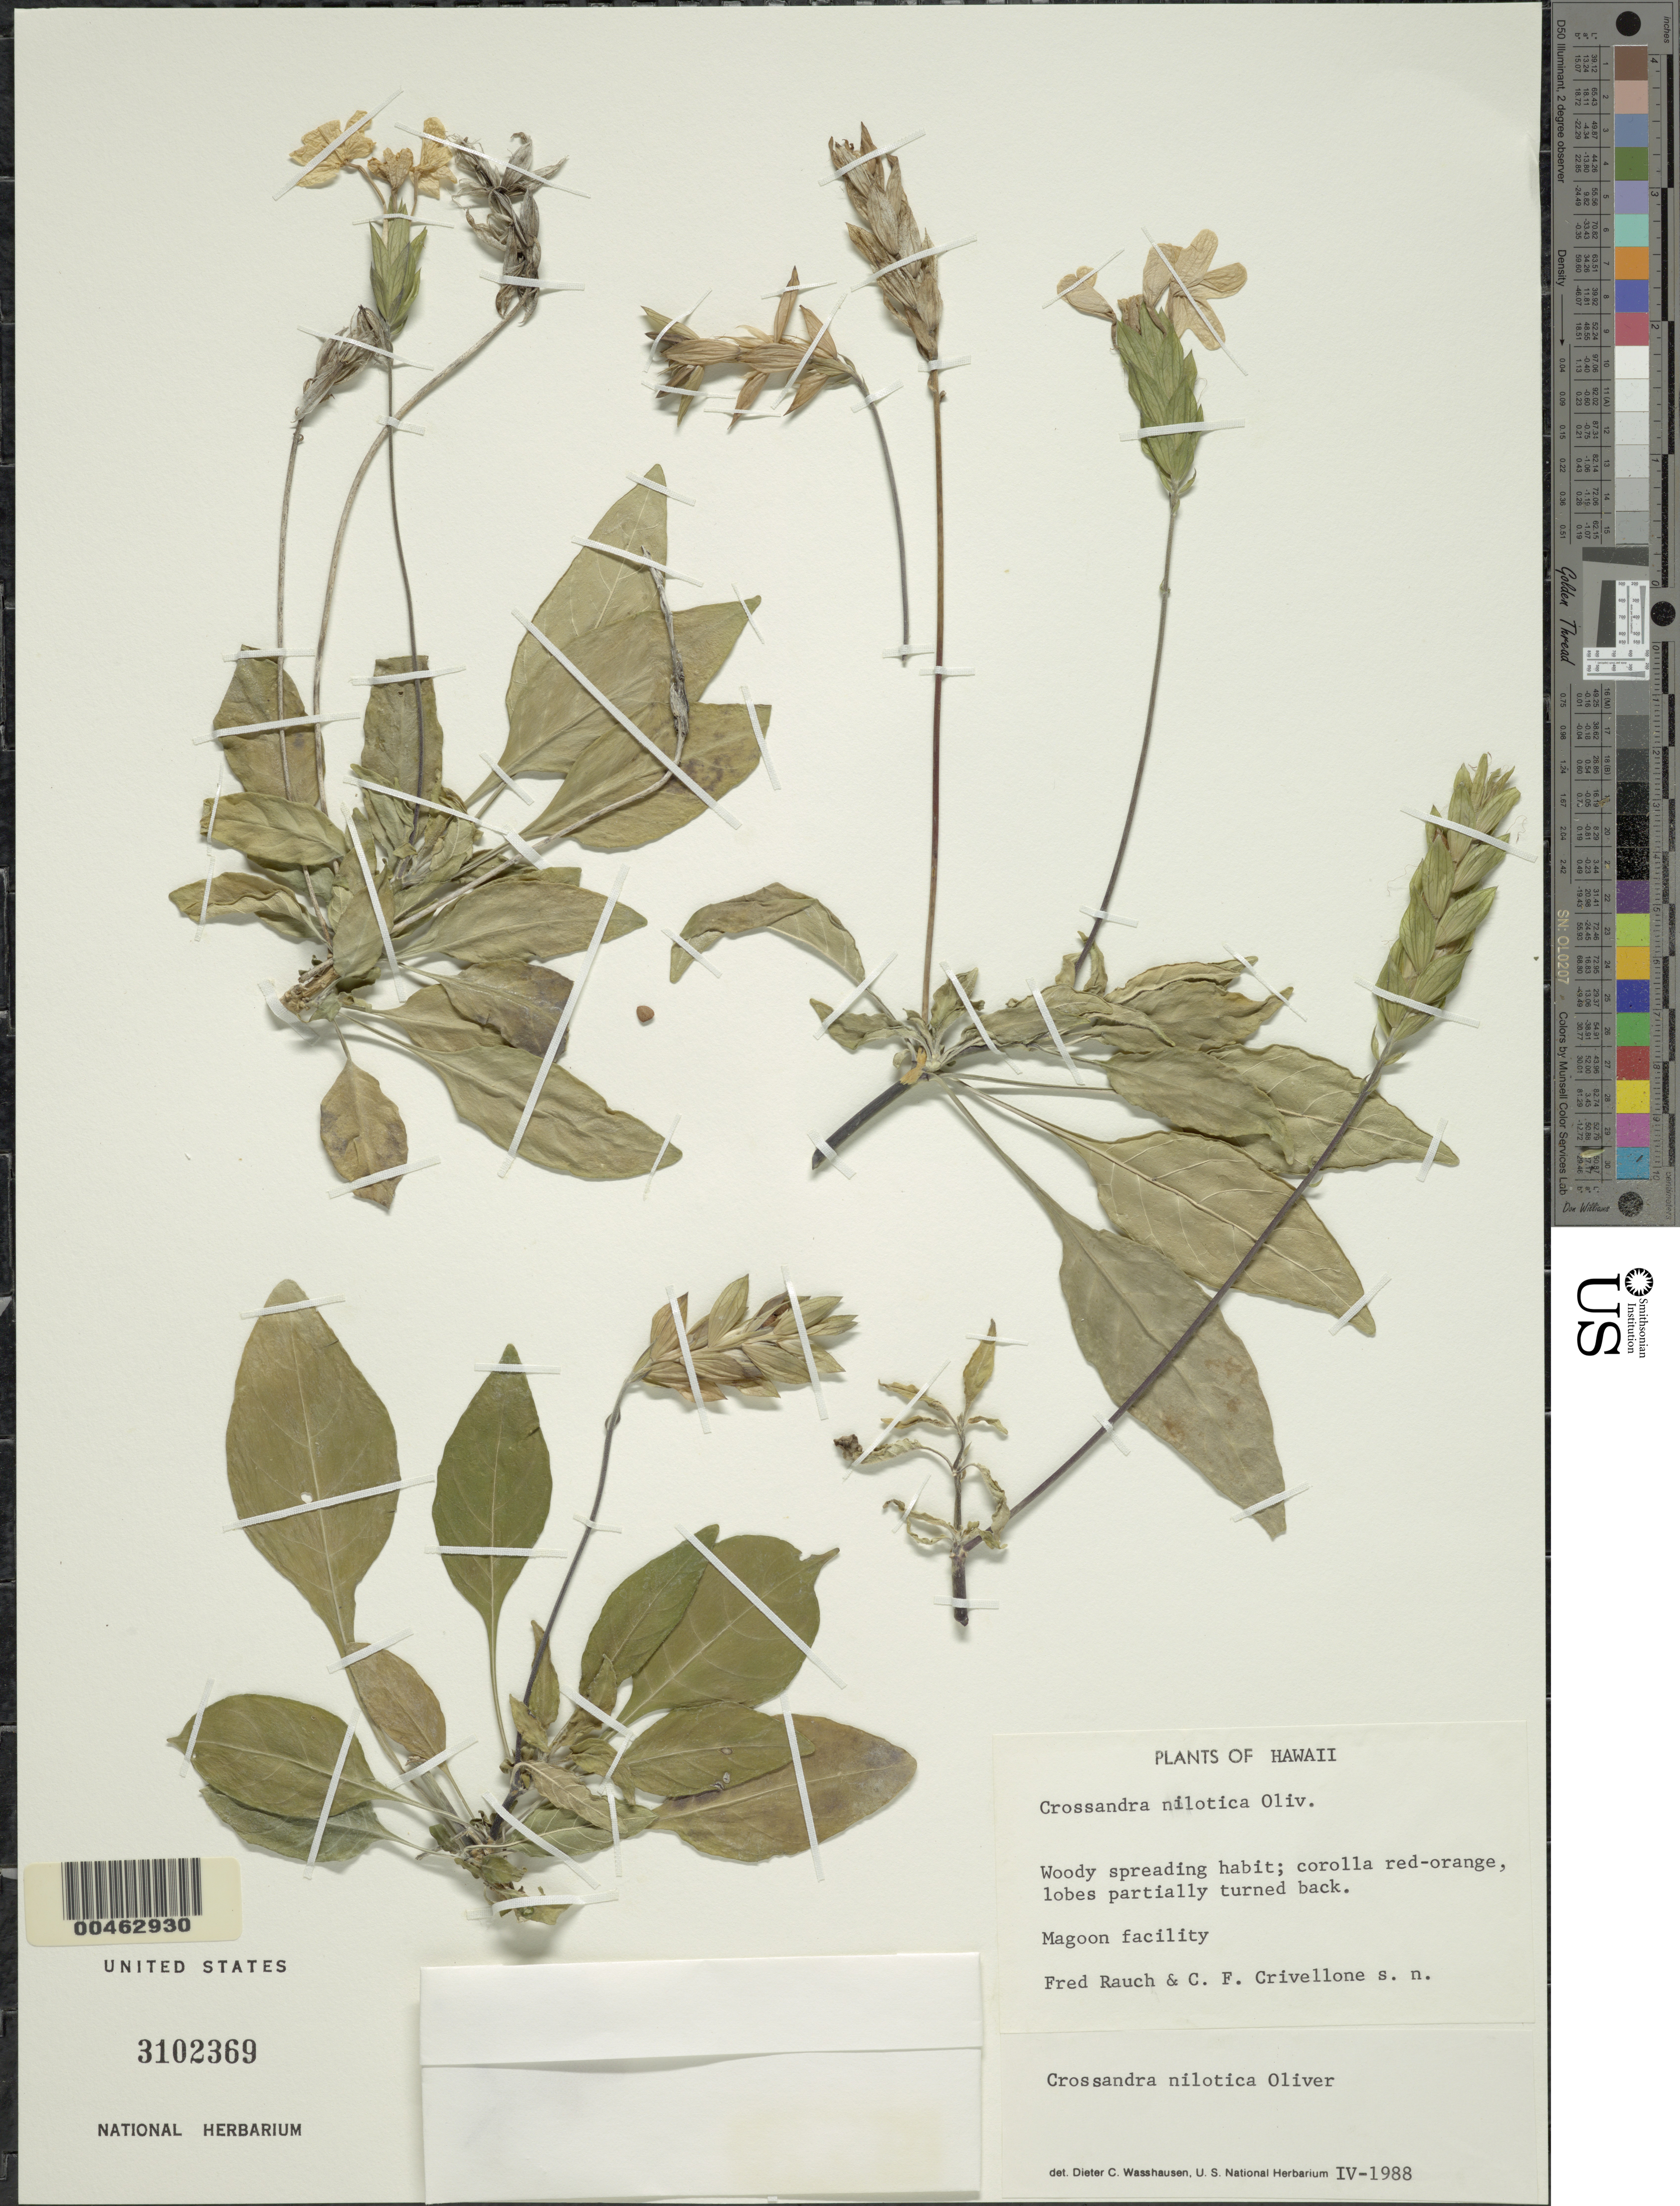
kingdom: Plantae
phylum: Tracheophyta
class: Magnoliopsida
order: Lamiales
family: Acanthaceae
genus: Crossandra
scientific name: Crossandra nilotica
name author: Oliv.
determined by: Wasshausen, Dieter C., (BOT), Smithsonian Institution - National Museum of Natural History (UNITED STATES)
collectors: F. Rauch & C. Crivellone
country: United States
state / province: Hawaii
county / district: Honolulu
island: Oahu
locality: Magoon facility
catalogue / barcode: US 3102369